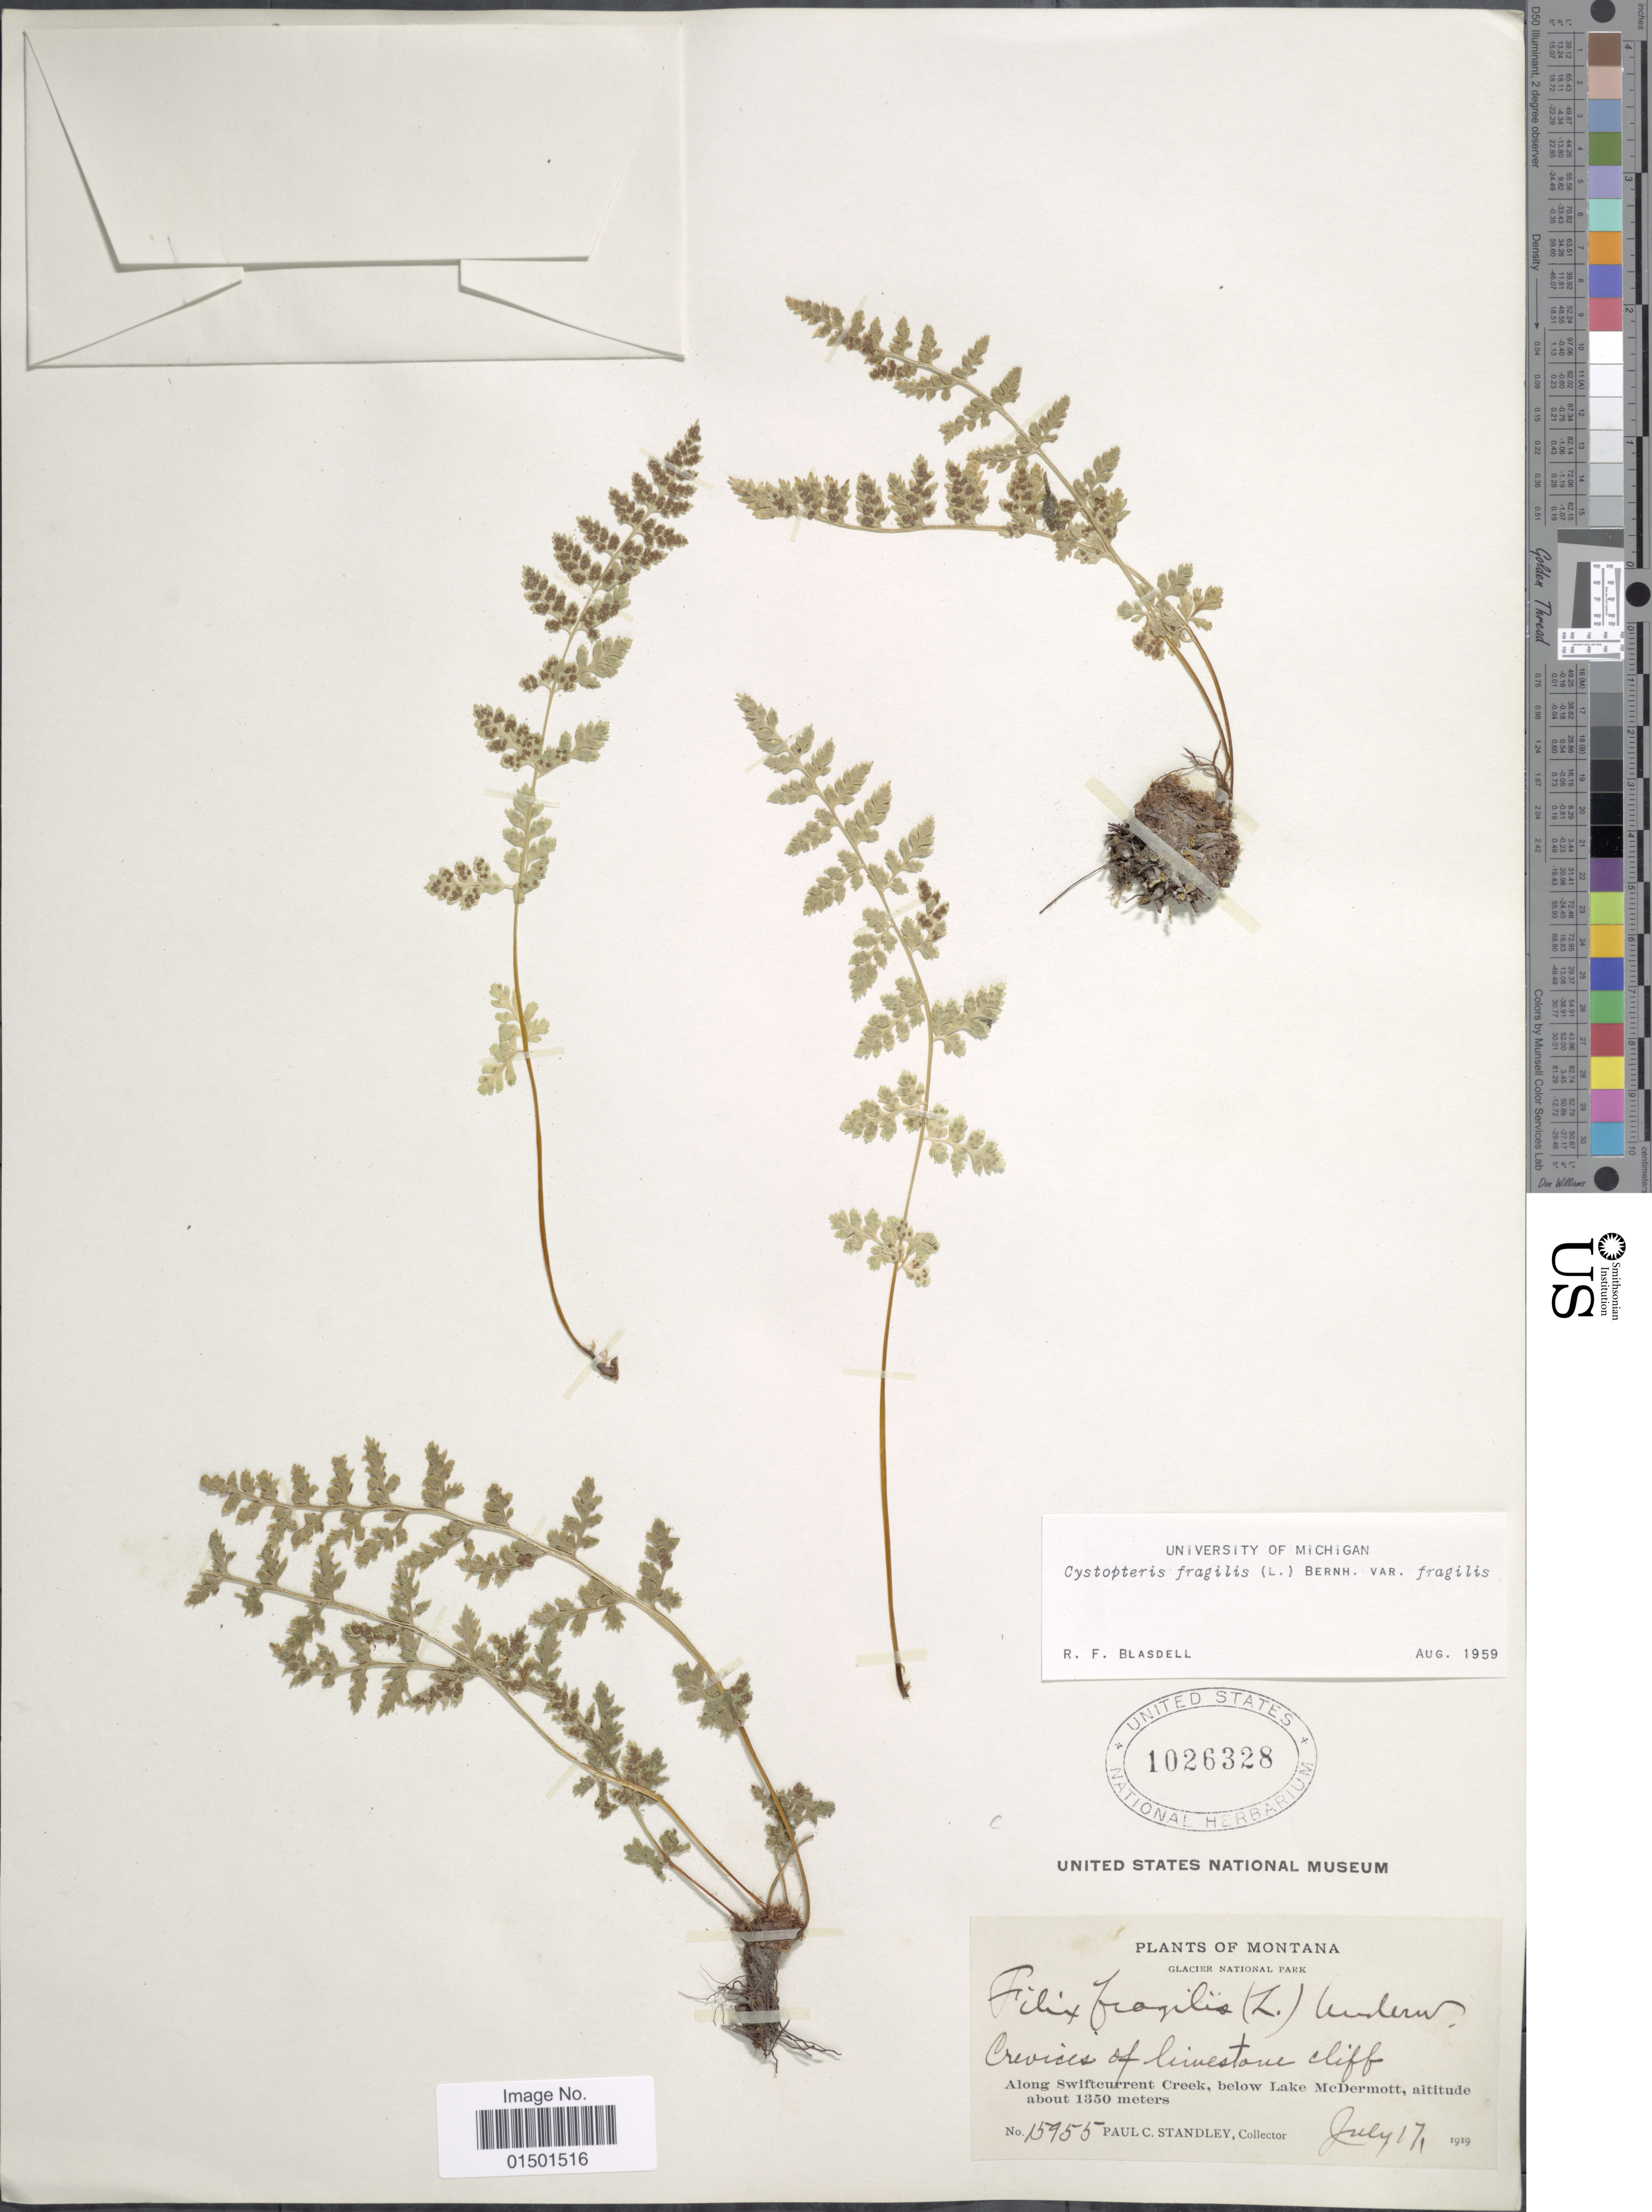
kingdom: Plantae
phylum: Tracheophyta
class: Polypodiopsida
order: Polypodiales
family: Cystopteridaceae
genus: Cystopteris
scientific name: Cystopteris fragilis var. fragilis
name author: (L.) Bernh.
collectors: P. C. Standley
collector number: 15955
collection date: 1919-07-17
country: United States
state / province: Montana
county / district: Glacier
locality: Glacier National Park. Along Swiftcurrent Creek, below Lake McDermott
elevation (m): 1350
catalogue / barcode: US 1026328